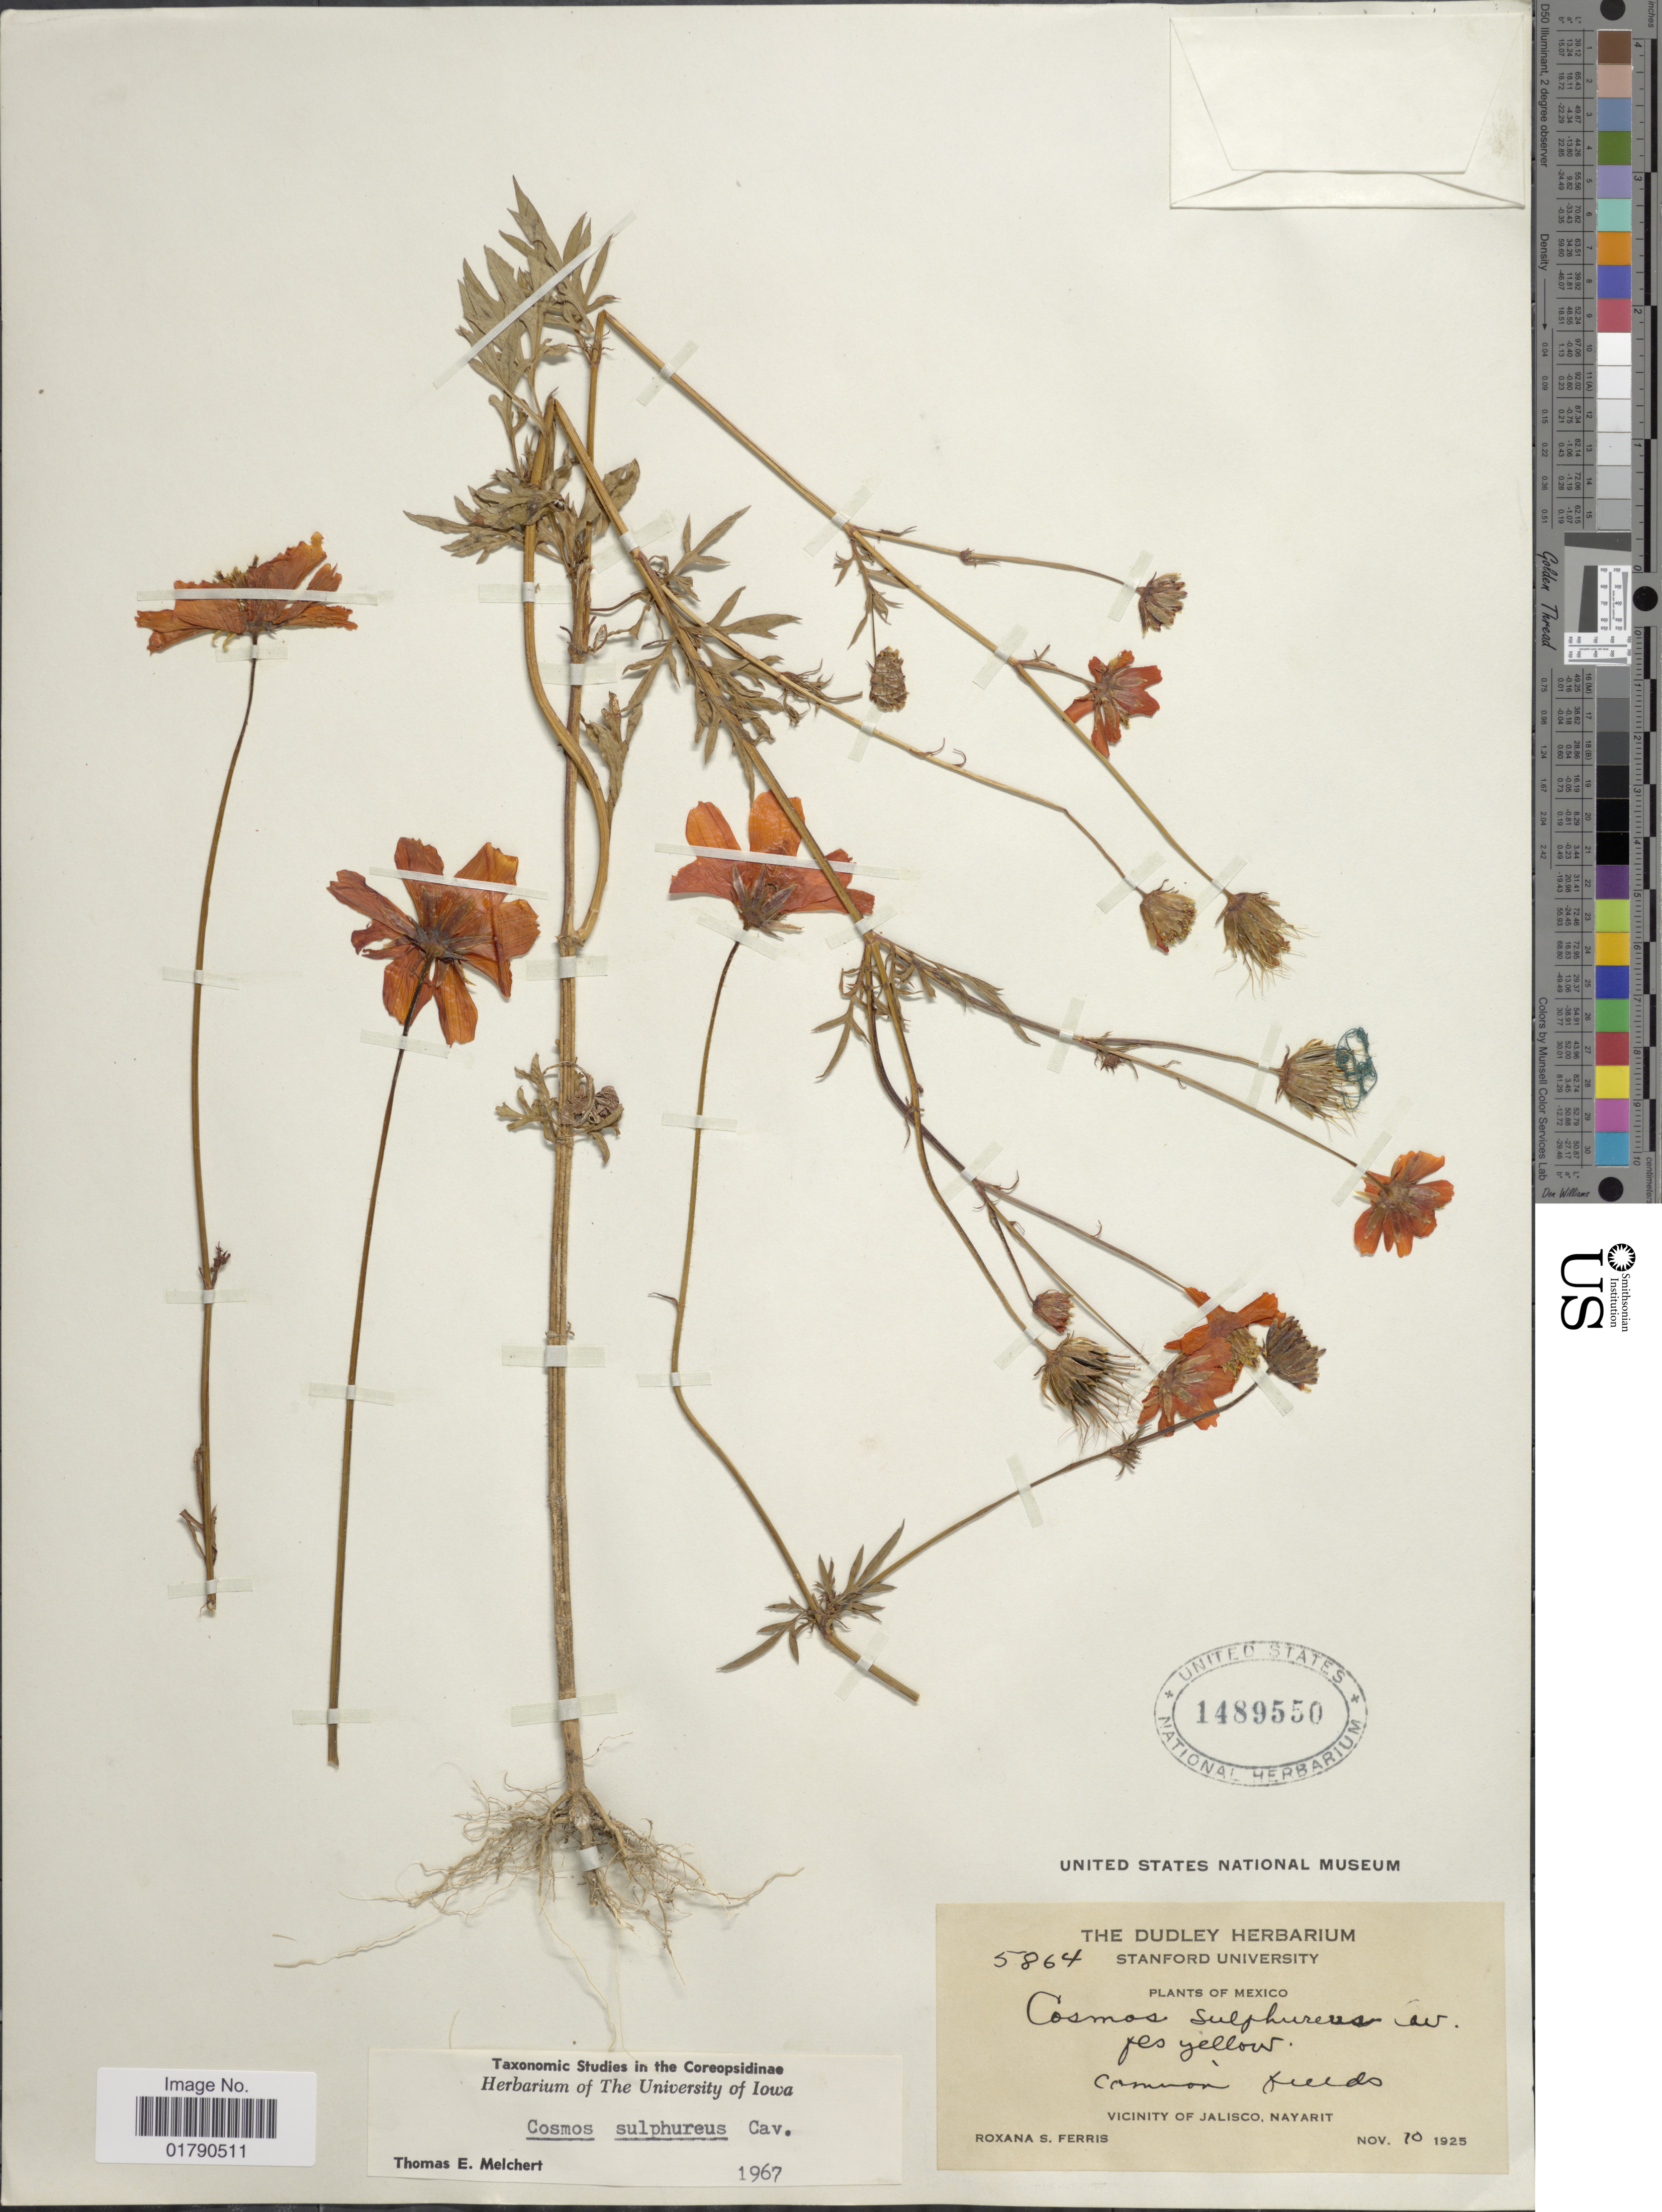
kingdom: Plantae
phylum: Tracheophyta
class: Magnoliopsida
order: Asterales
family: Asteraceae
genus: Cosmos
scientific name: Cosmos sulphureus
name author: Cav.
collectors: R. S. Ferris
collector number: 5864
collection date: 1925-11-10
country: Mexico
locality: Vicinity of Jalisco, Nayarit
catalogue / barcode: US 1489550